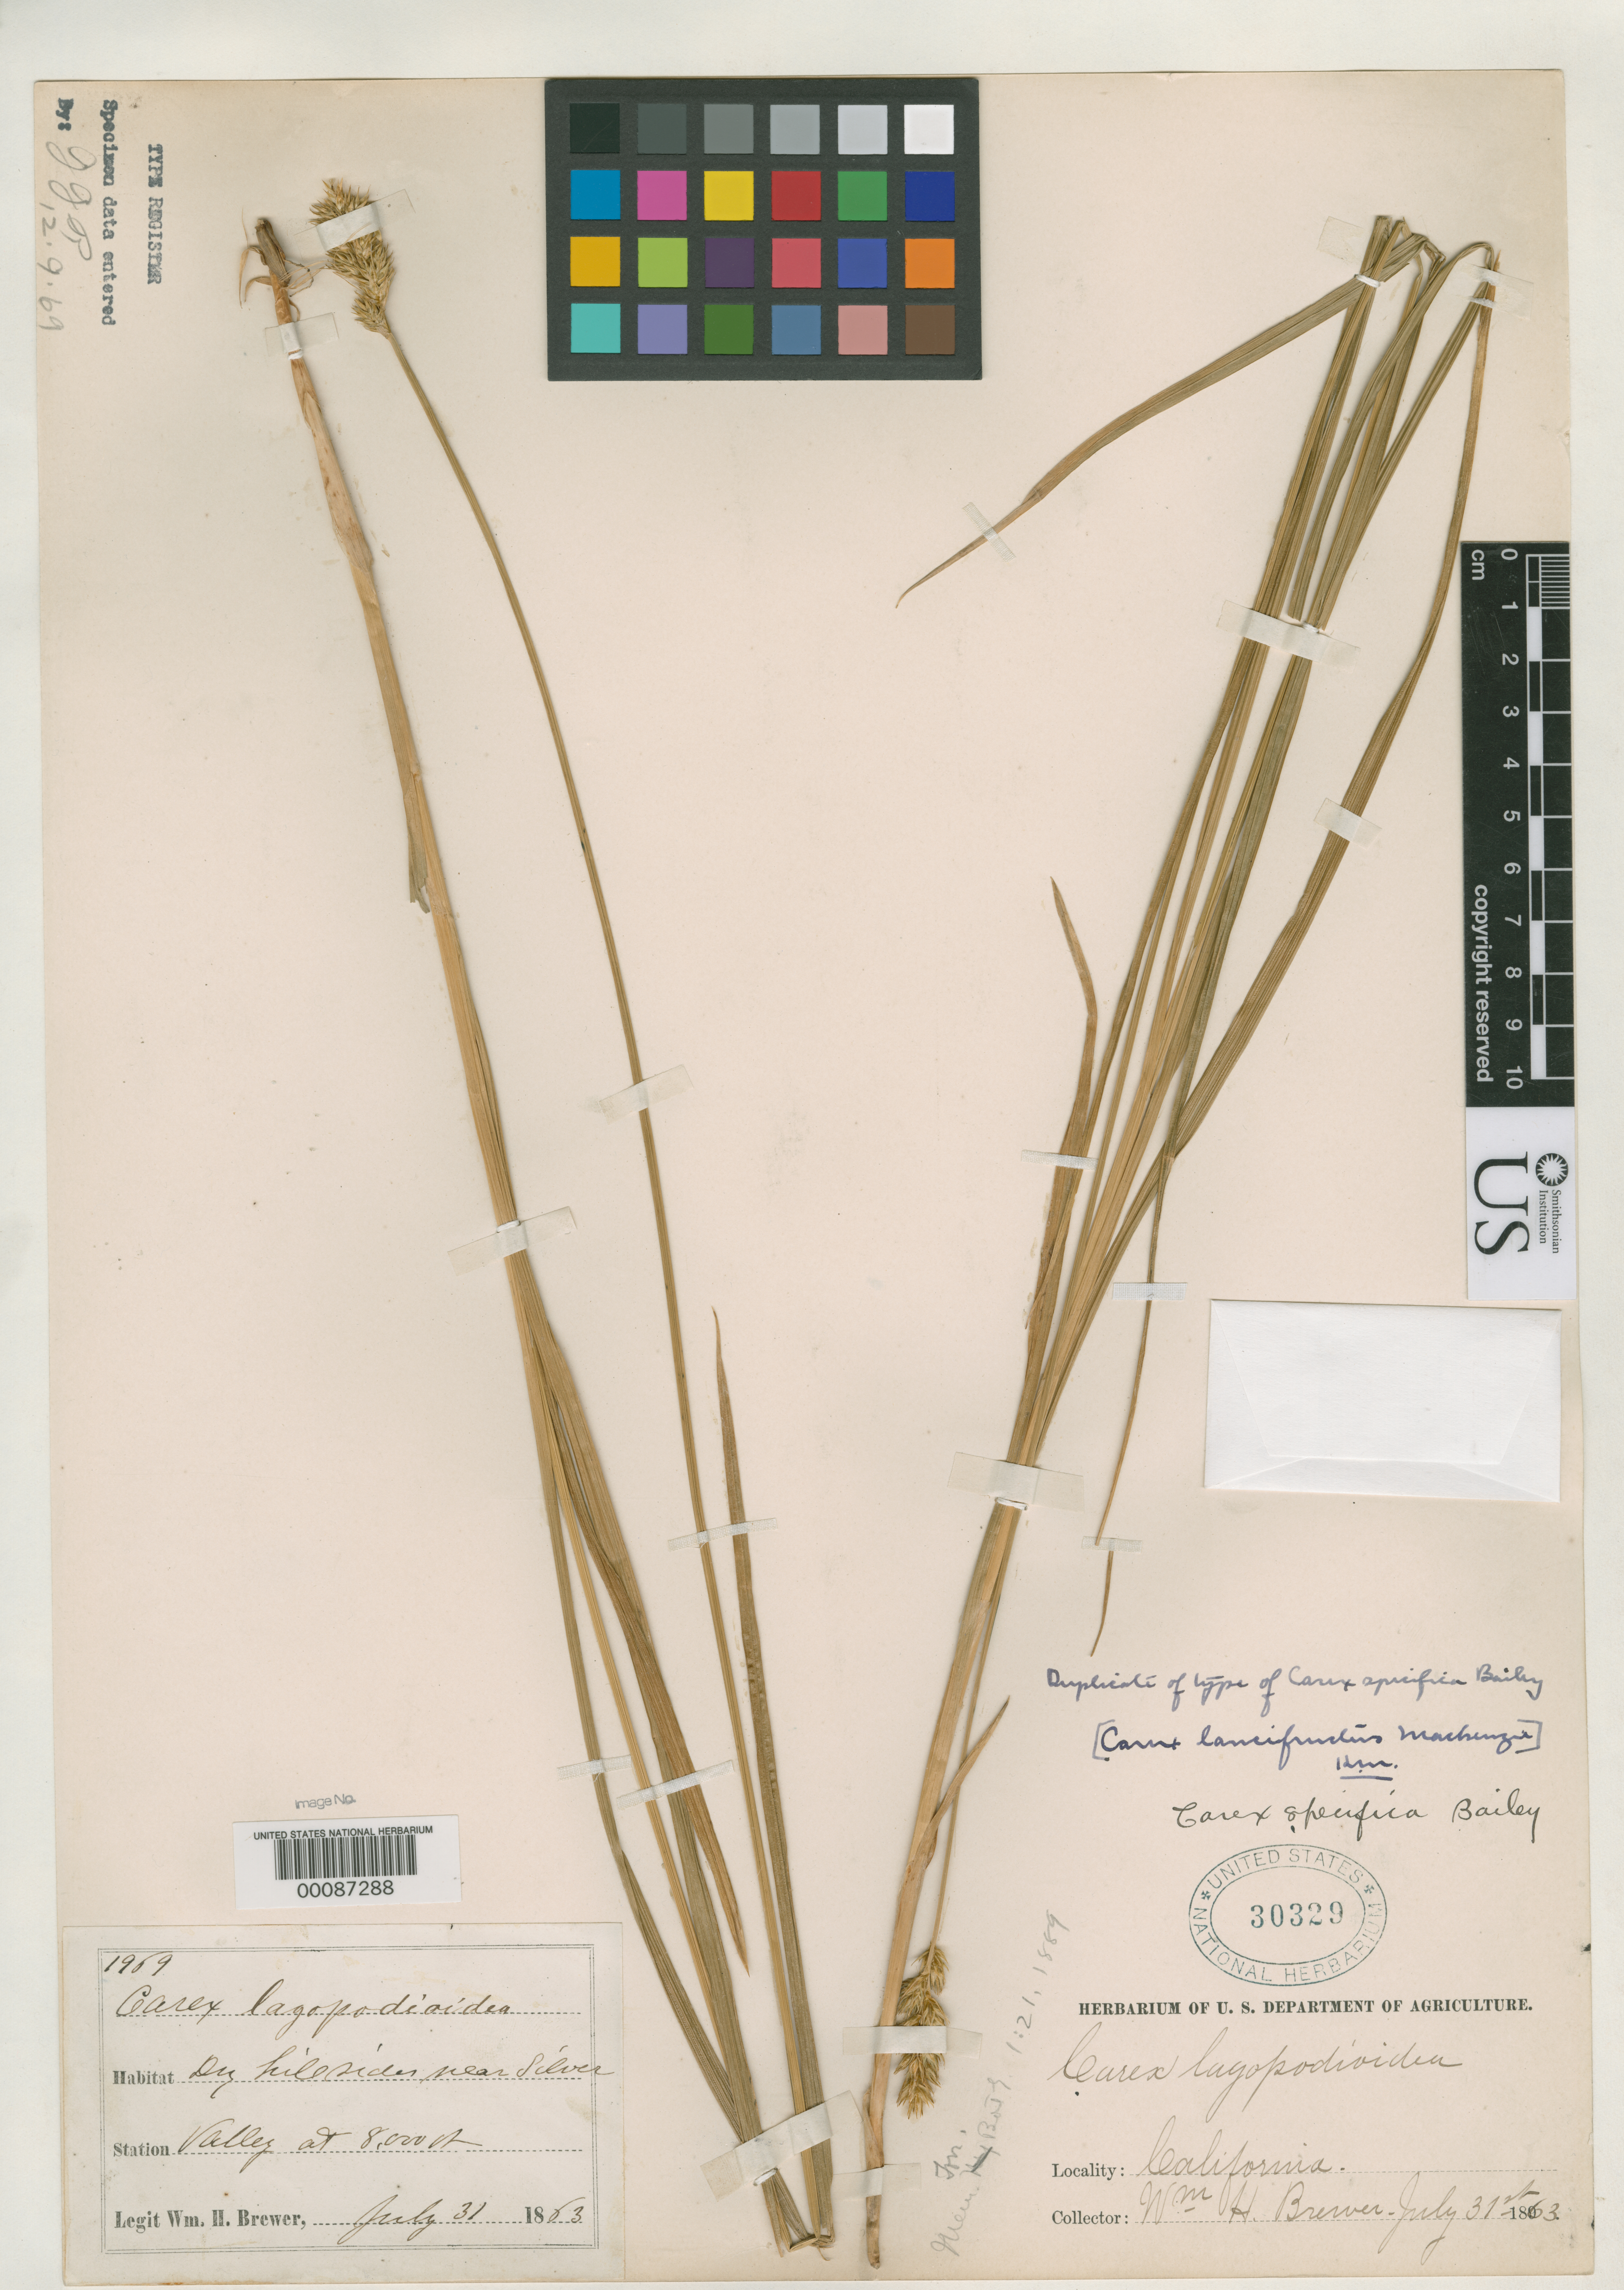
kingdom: Plantae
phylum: Tracheophyta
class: Liliopsida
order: Poales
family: Cyperaceae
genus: Carex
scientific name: Carex specifica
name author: L.H. Bailey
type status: Syntype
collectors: W. H. Brewer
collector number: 1909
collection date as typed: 31 Jul 1883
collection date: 1883-07-31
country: United States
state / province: California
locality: Near Silver Valley.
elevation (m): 2438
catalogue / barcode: US 30329